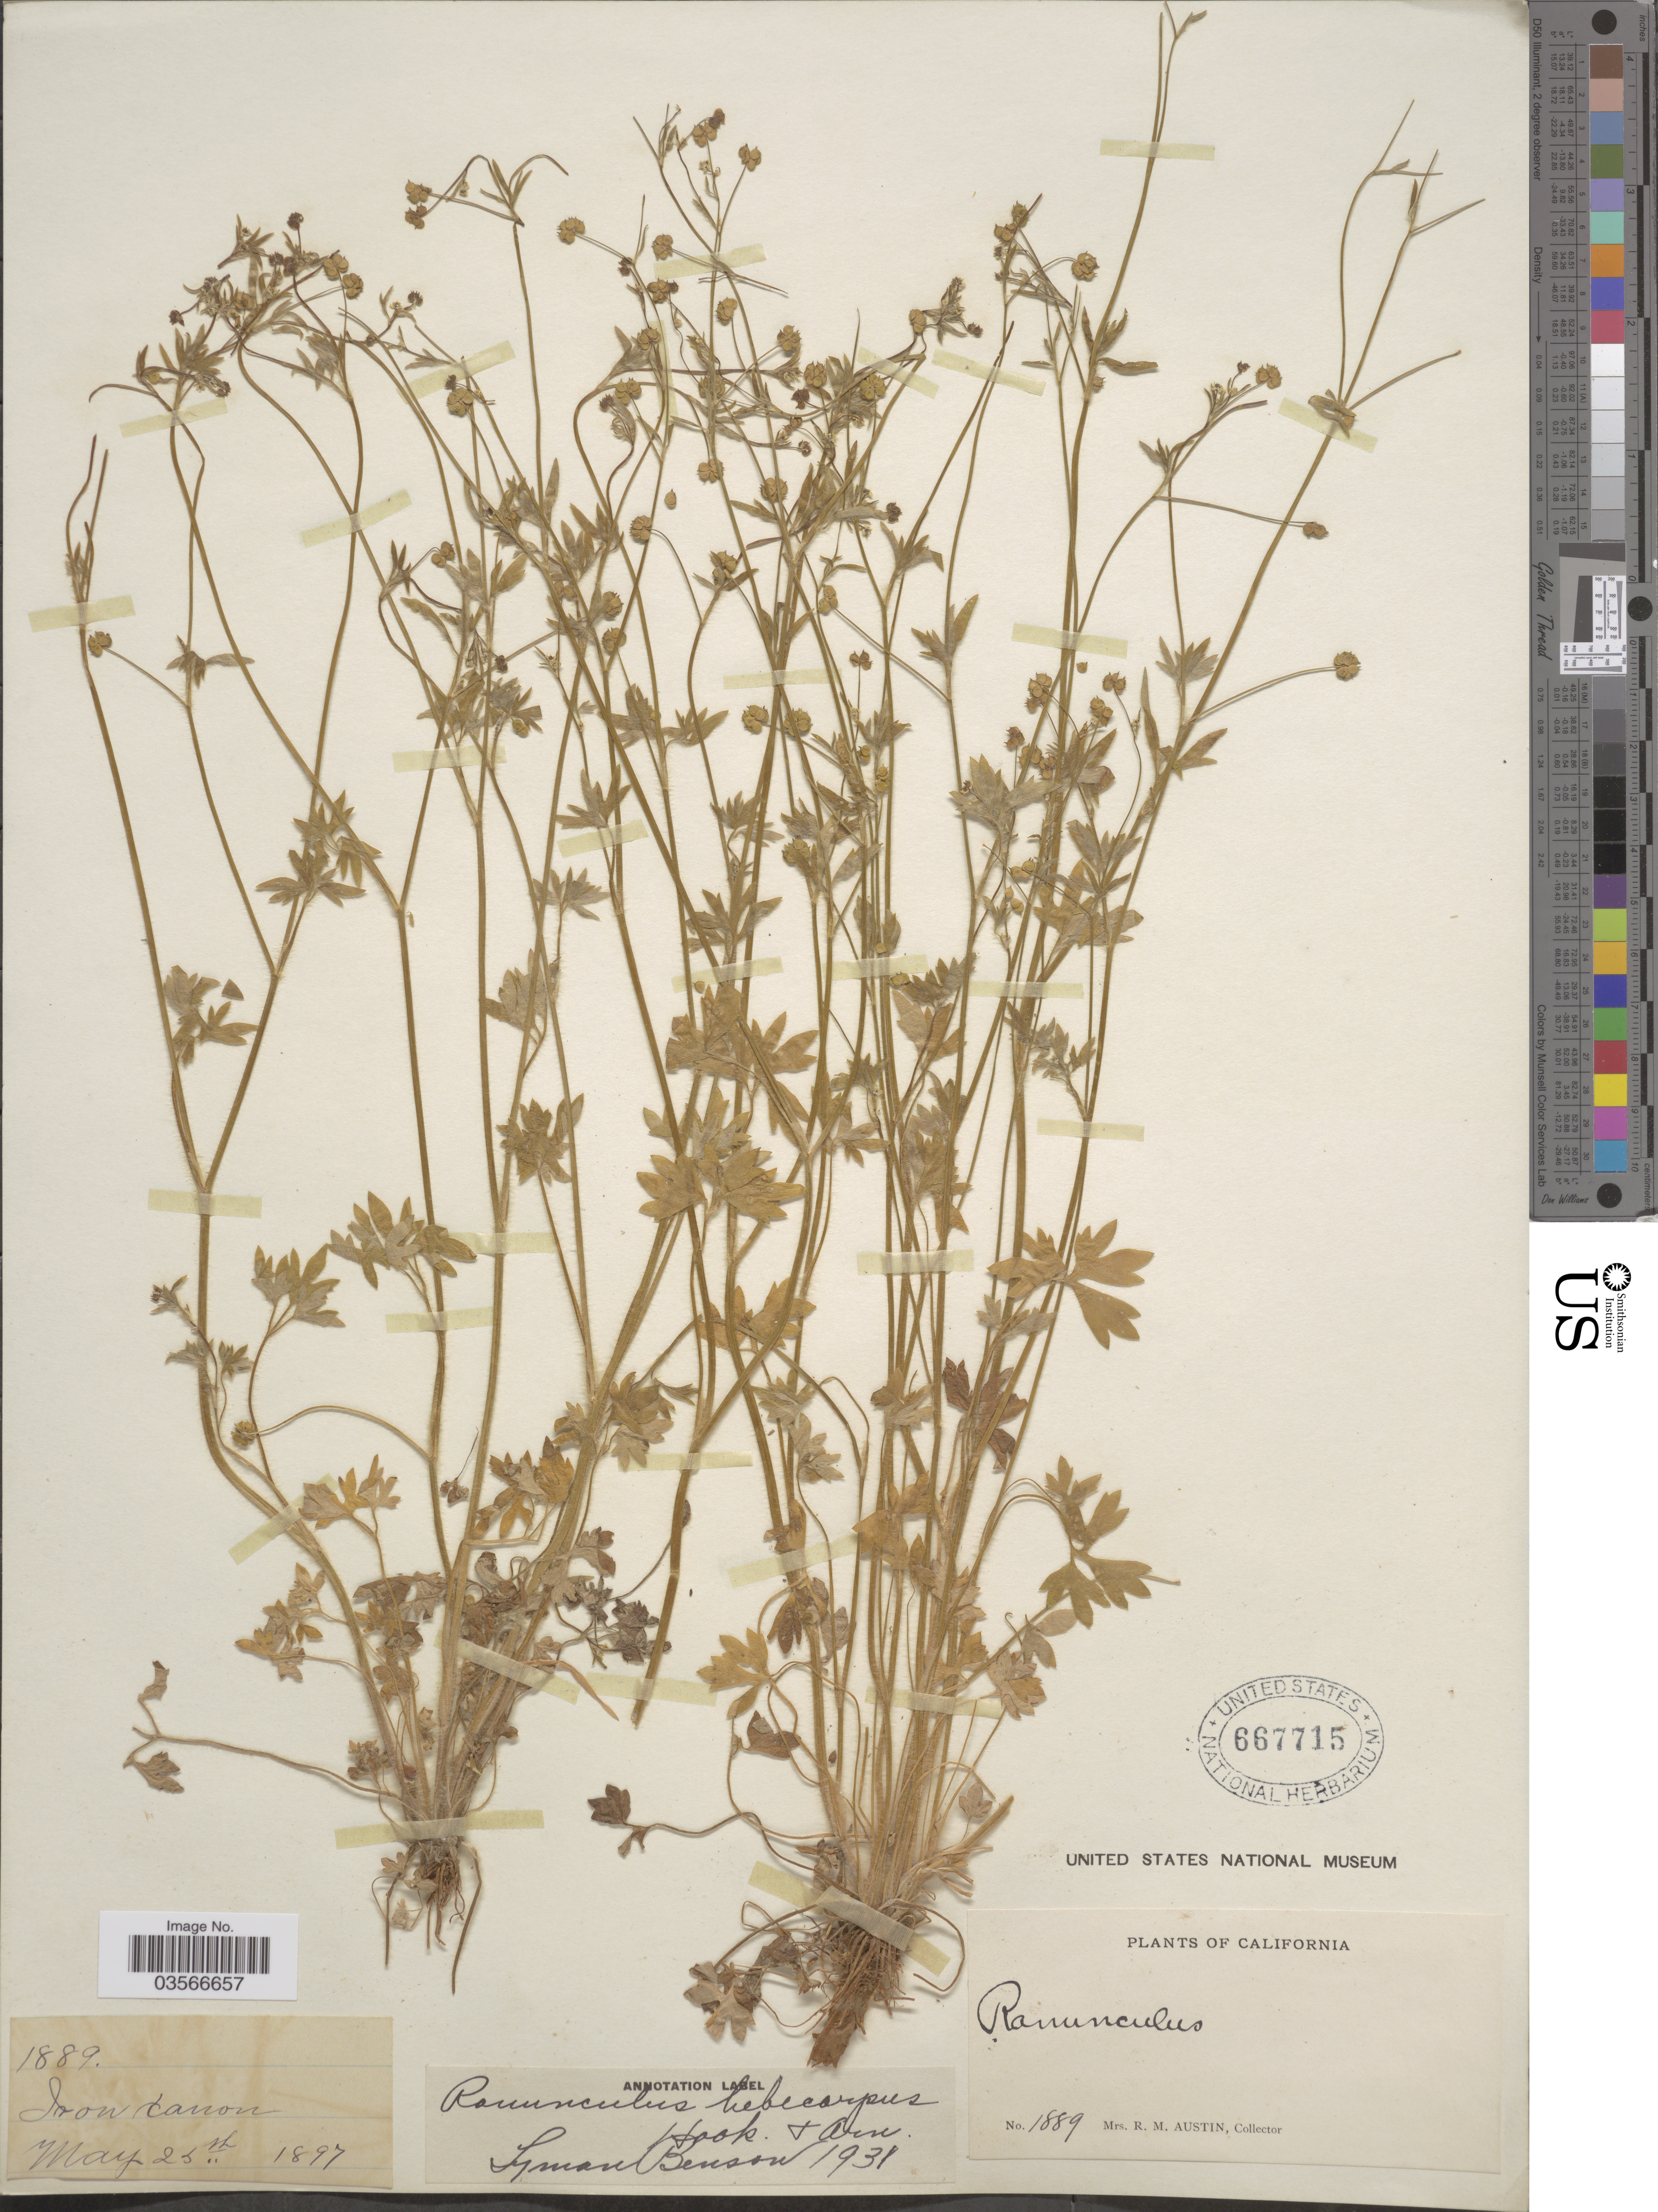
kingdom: Plantae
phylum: Tracheophyta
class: Magnoliopsida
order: Ranunculales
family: Ranunculaceae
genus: Ranunculus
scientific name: Ranunculus hebecarpus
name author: Hook. & Arn.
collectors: R. Austin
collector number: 1889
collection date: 1897-05-25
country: United States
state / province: California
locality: Iron canon.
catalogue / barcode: US 667715